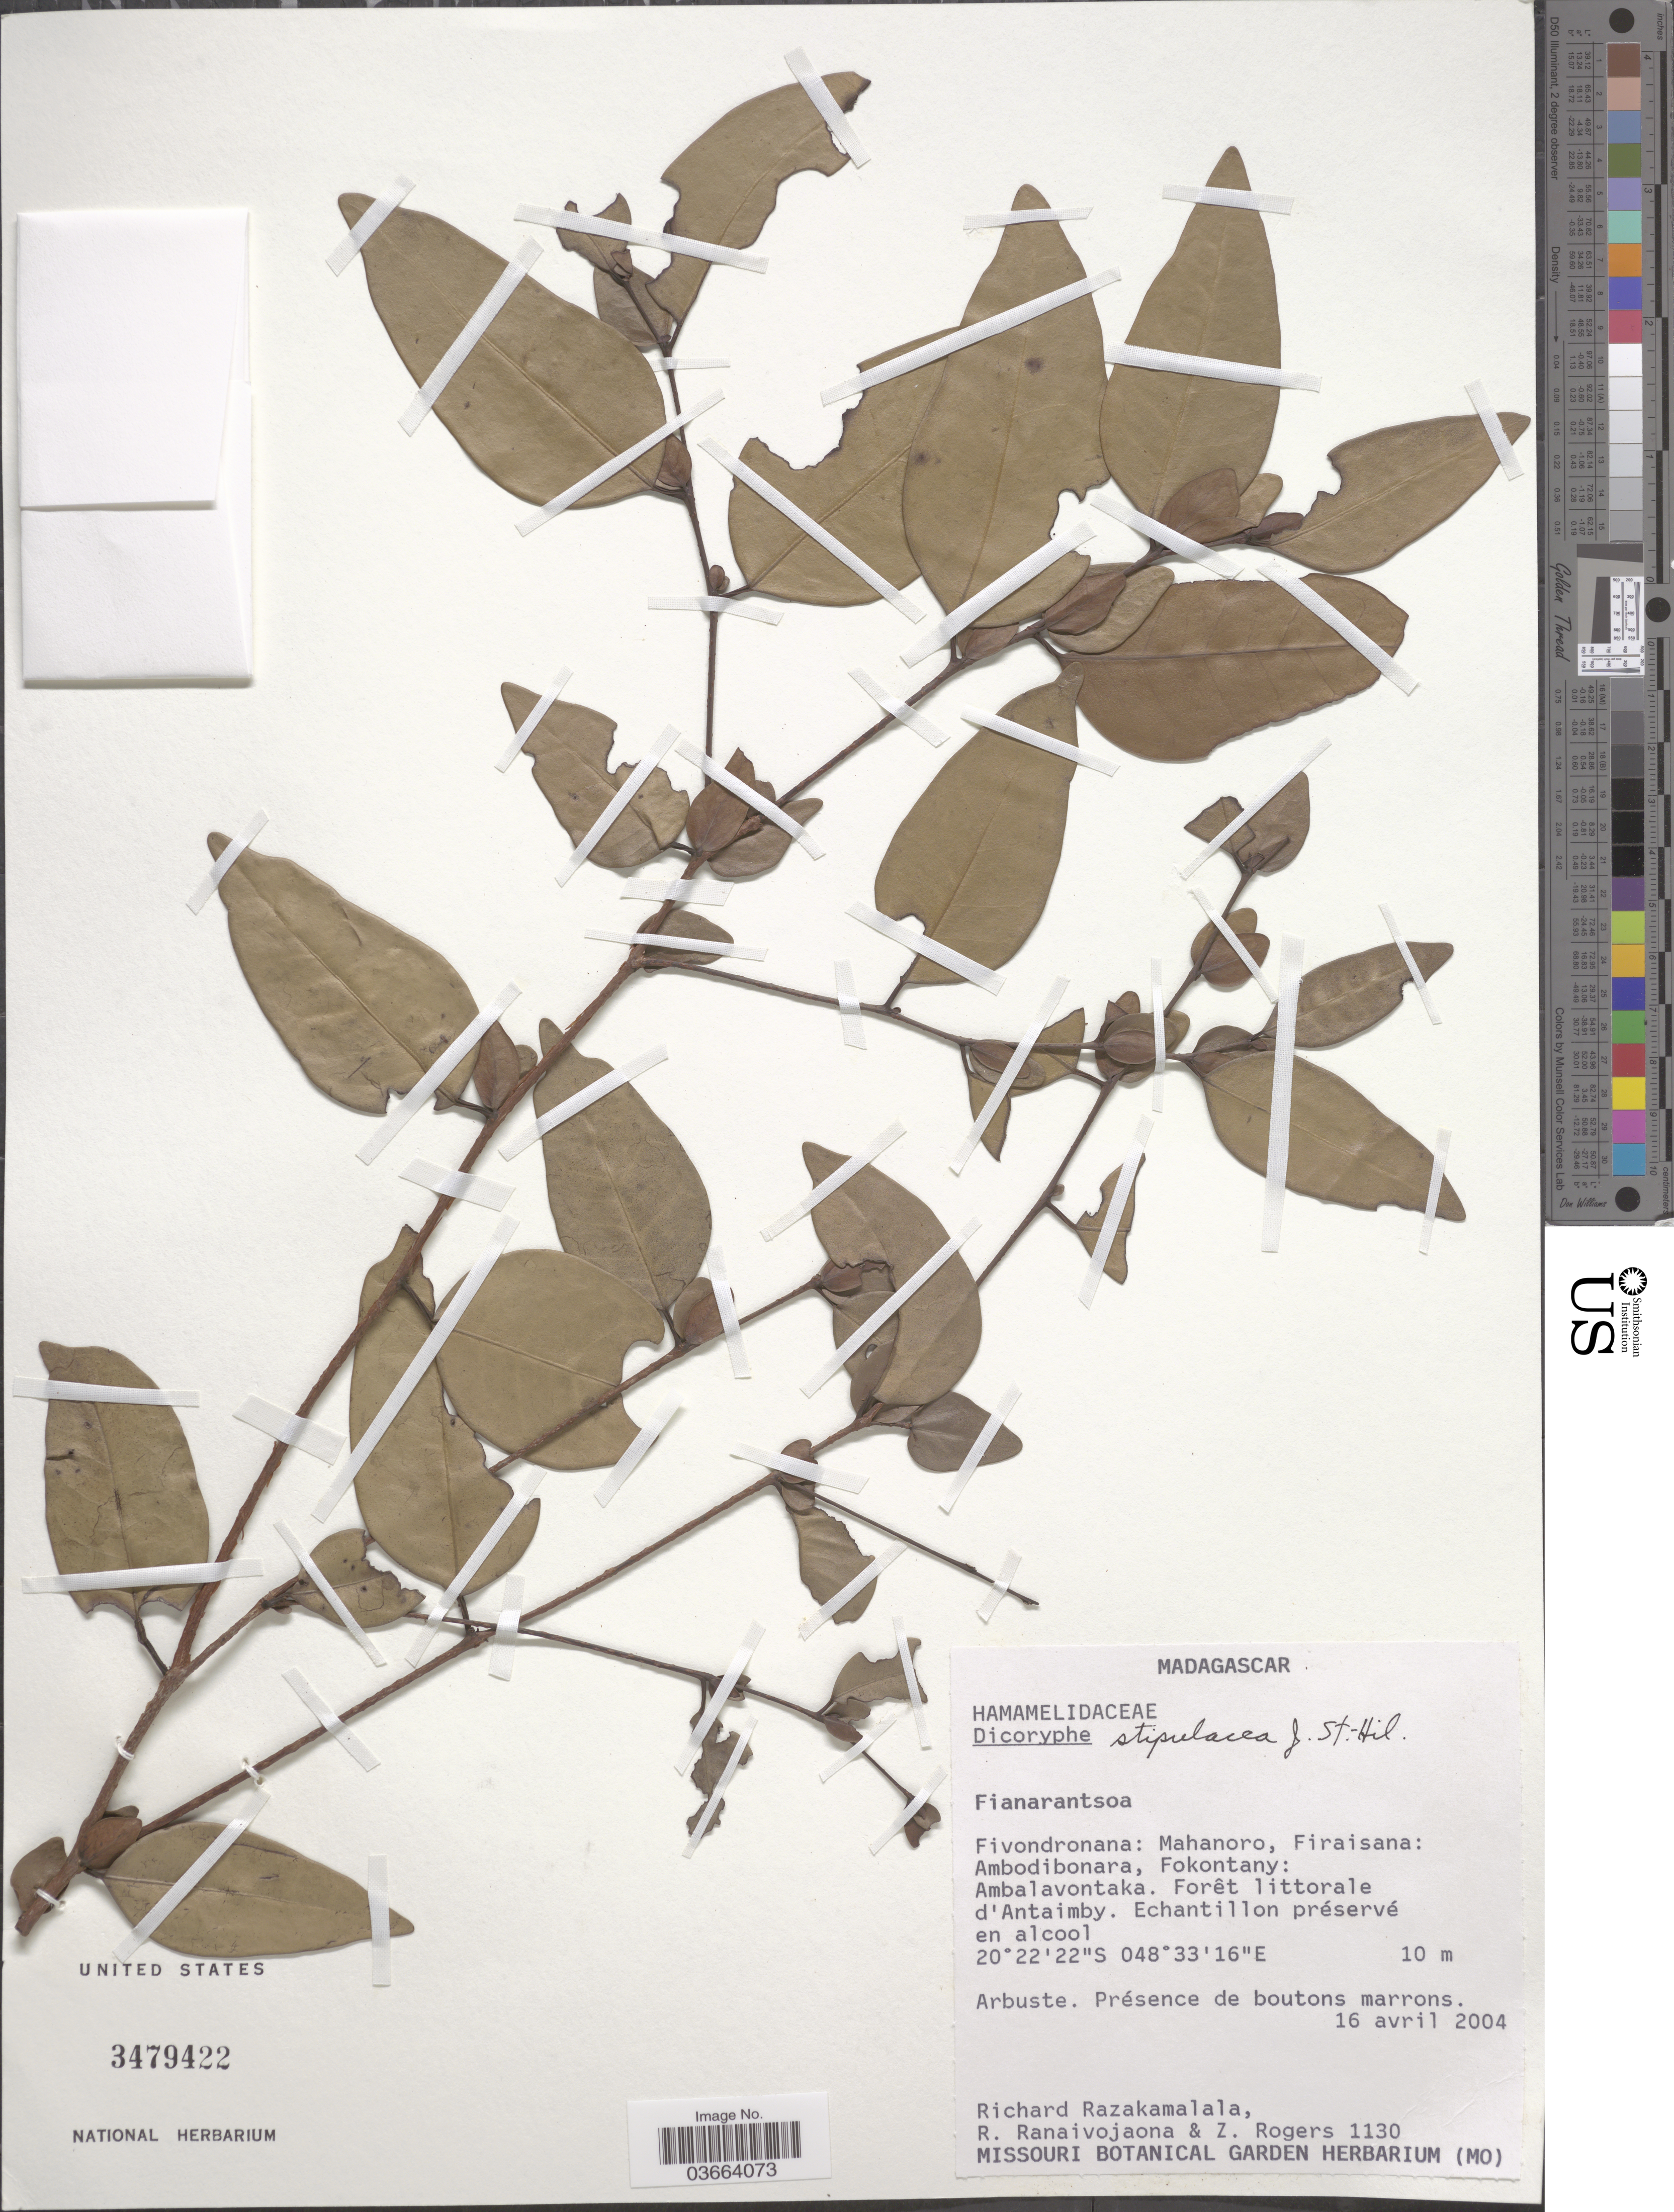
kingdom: Plantae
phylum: Tracheophyta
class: Magnoliopsida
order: Saxifragales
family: Hamamelidaceae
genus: Dicoryphe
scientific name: Dicoryphe stipulacea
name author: J. St.-Hil.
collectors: R. Razakamalala, R. Ranaivojaona & Z. S. Rogers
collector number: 1130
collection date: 2004-04-16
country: Madagascar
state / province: Atsinanana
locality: Fivondronana: Mahanoro, Firaisana: Ambodibonara, Fokontany: Ambalavontaka. Forêt littorale d'Antaimby.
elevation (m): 10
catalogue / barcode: US 3479422